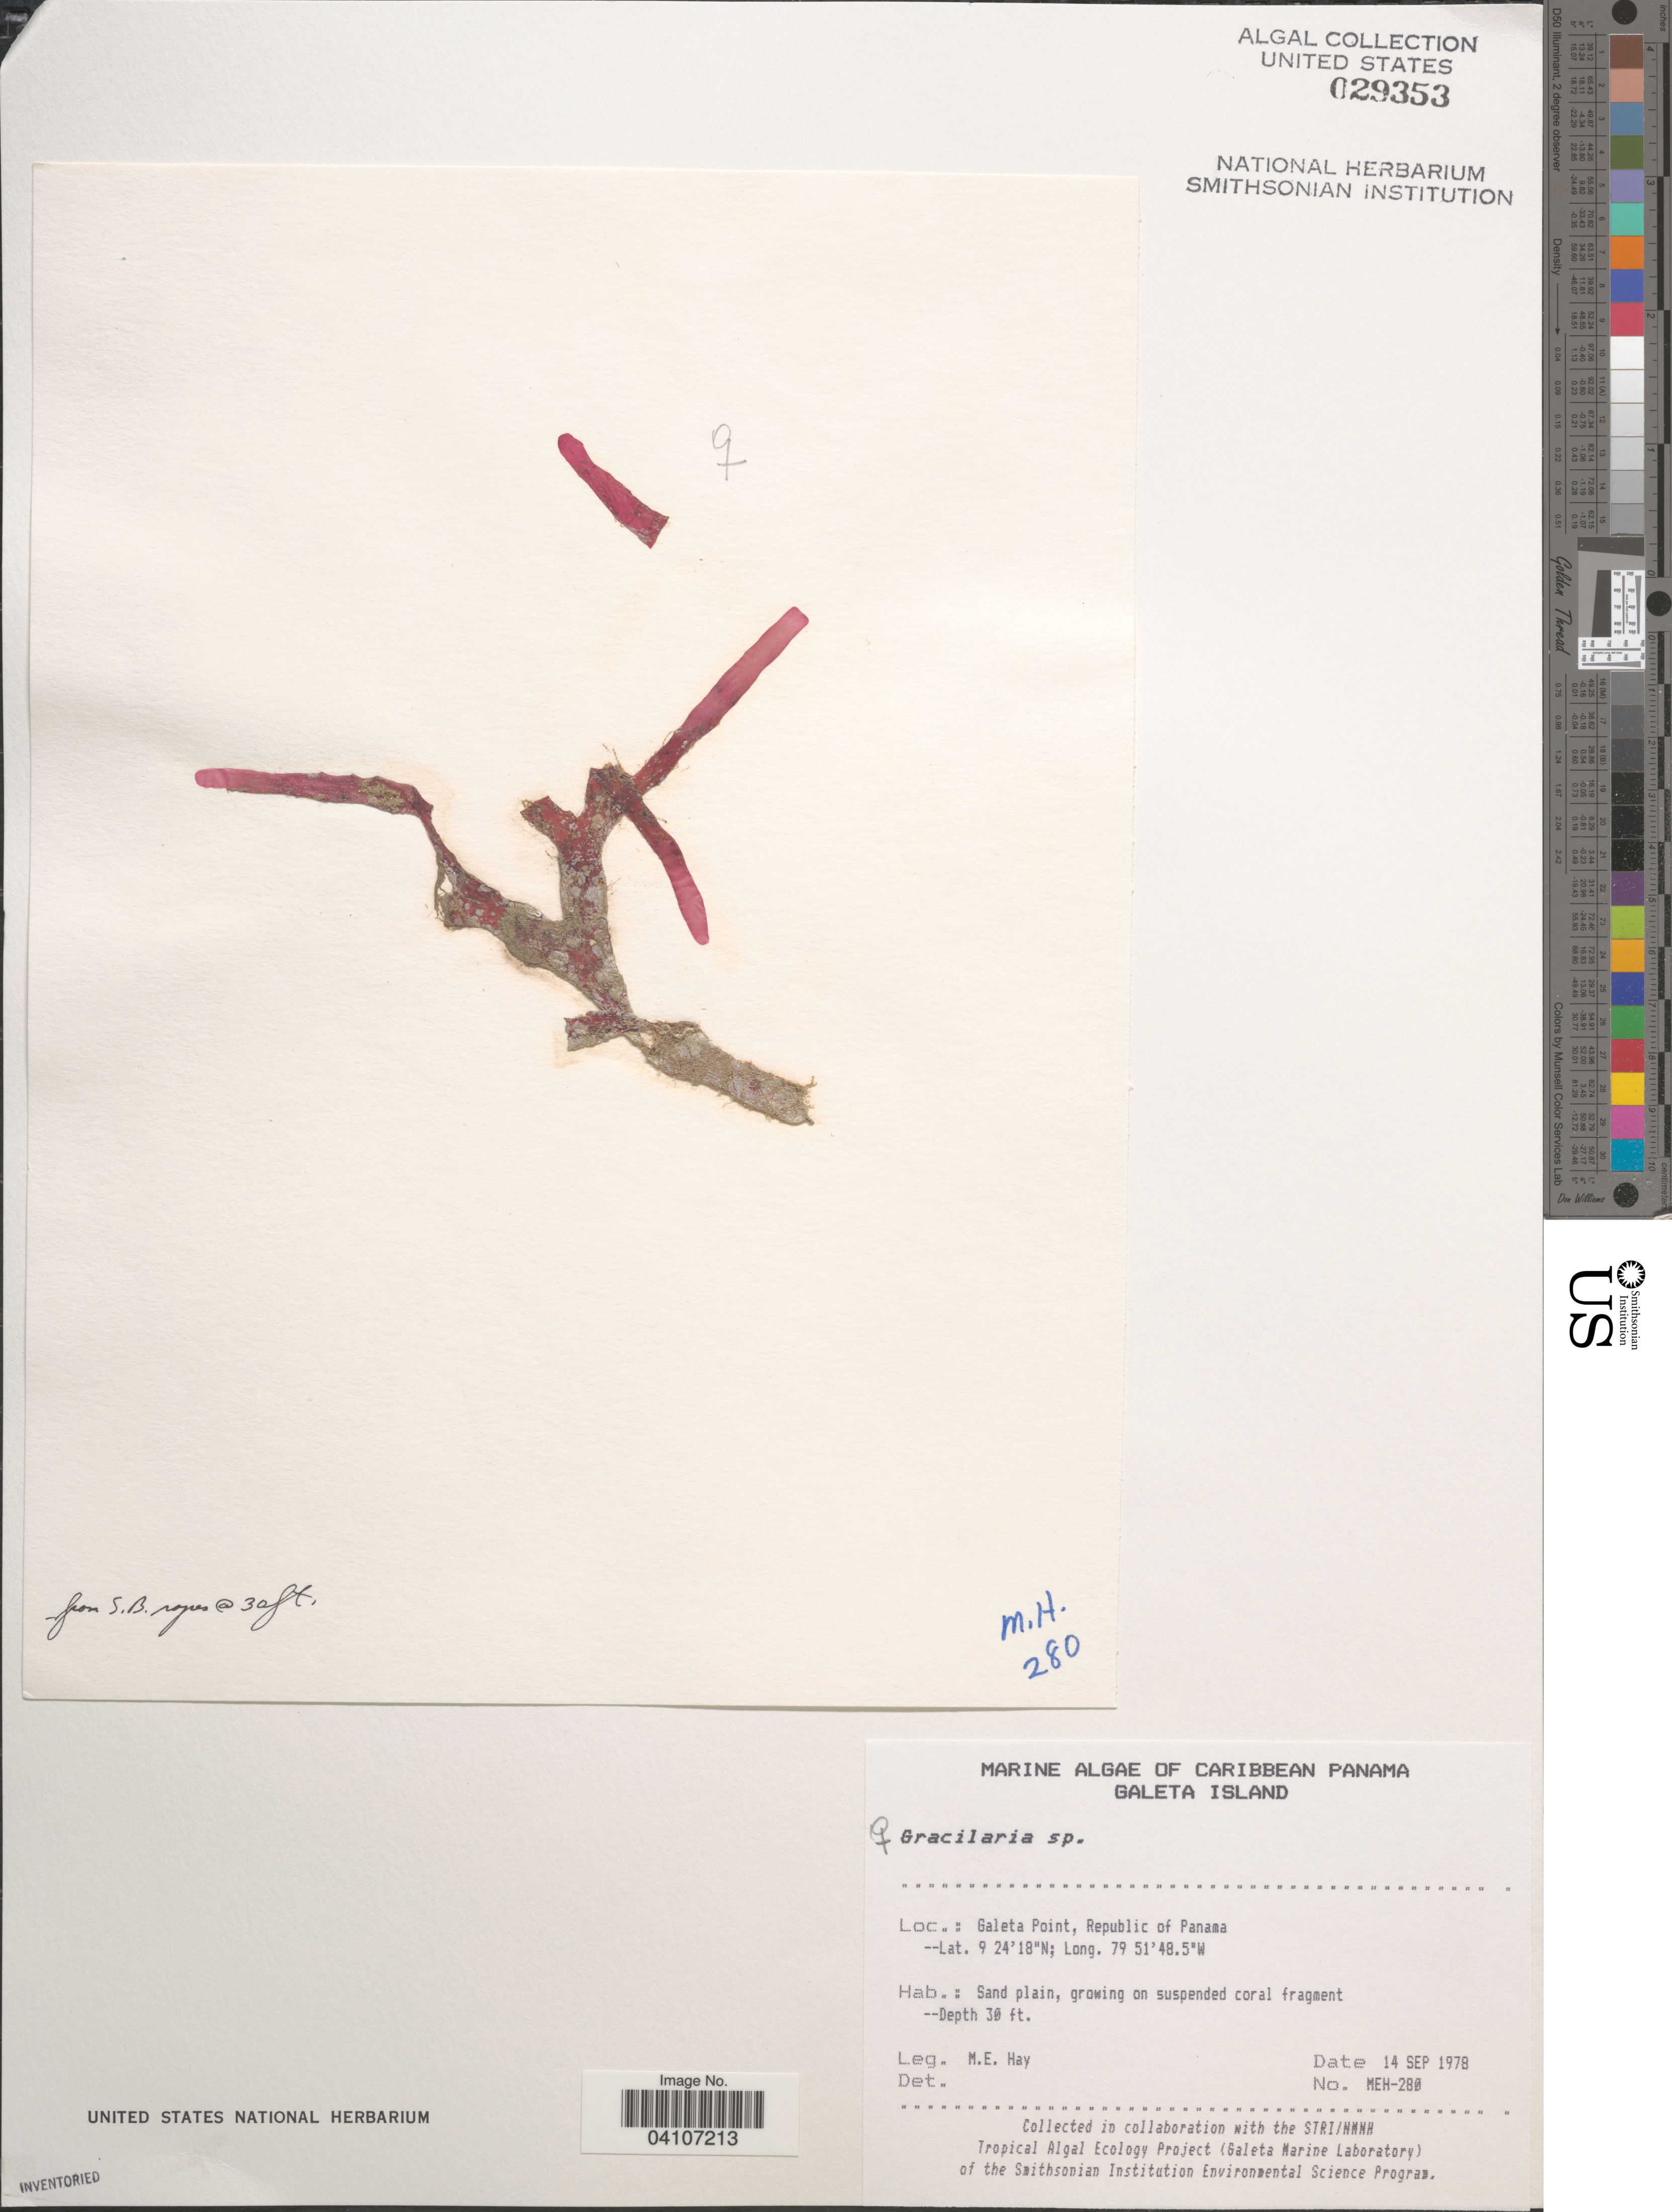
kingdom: Plantae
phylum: Rhodophyta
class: Florideophyceae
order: Gracilariales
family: Gracilariaceae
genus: Gracilaria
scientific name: Gracilaria sp.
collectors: M. E. Hay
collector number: MEH-280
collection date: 1978-09-14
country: Panama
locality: Caribbean Panama. Galeta Island. Galeta Point, Republic of Panama.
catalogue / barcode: US 29353